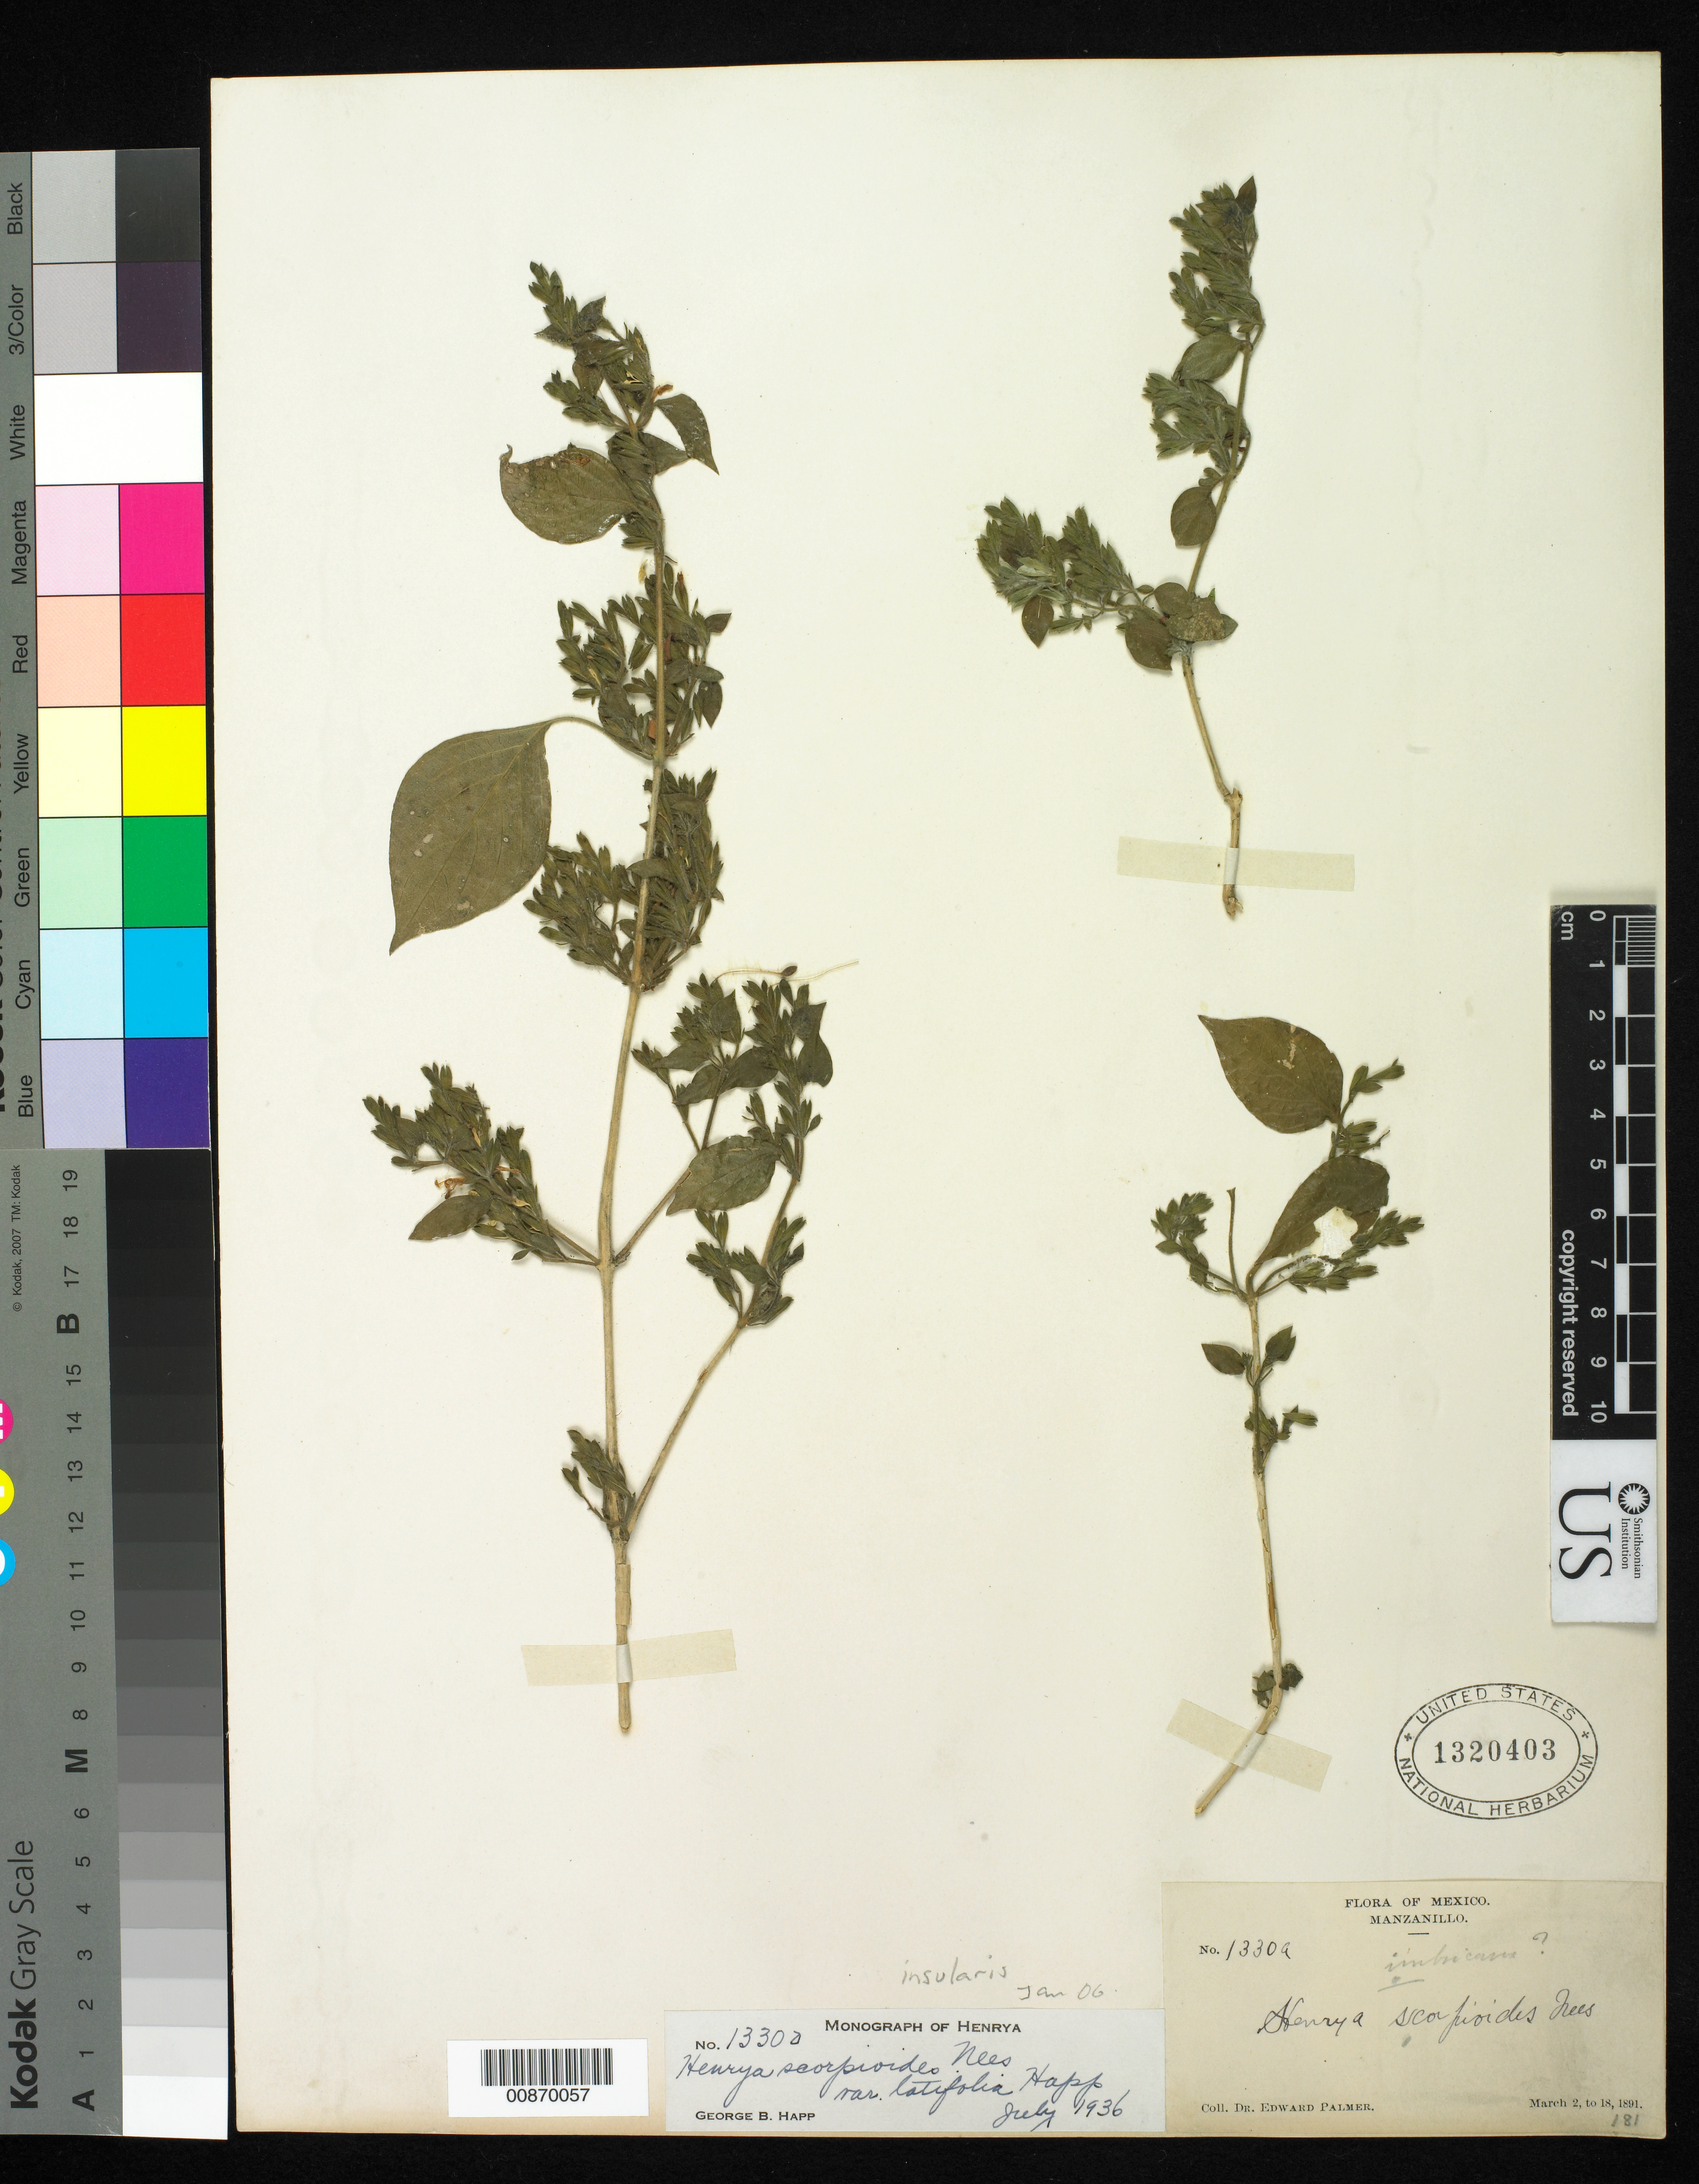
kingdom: Plantae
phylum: Tracheophyta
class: Magnoliopsida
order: Lamiales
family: Acanthaceae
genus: Henrya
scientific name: Henrya insularis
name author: Nees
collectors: E. Palmer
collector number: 1330 a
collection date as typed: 02 Mar 1891 to 18 Mar 1891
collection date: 1891-03-02/1891-03-18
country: Mexico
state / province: Colima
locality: Manzanillo, Colima.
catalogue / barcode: US 1320403